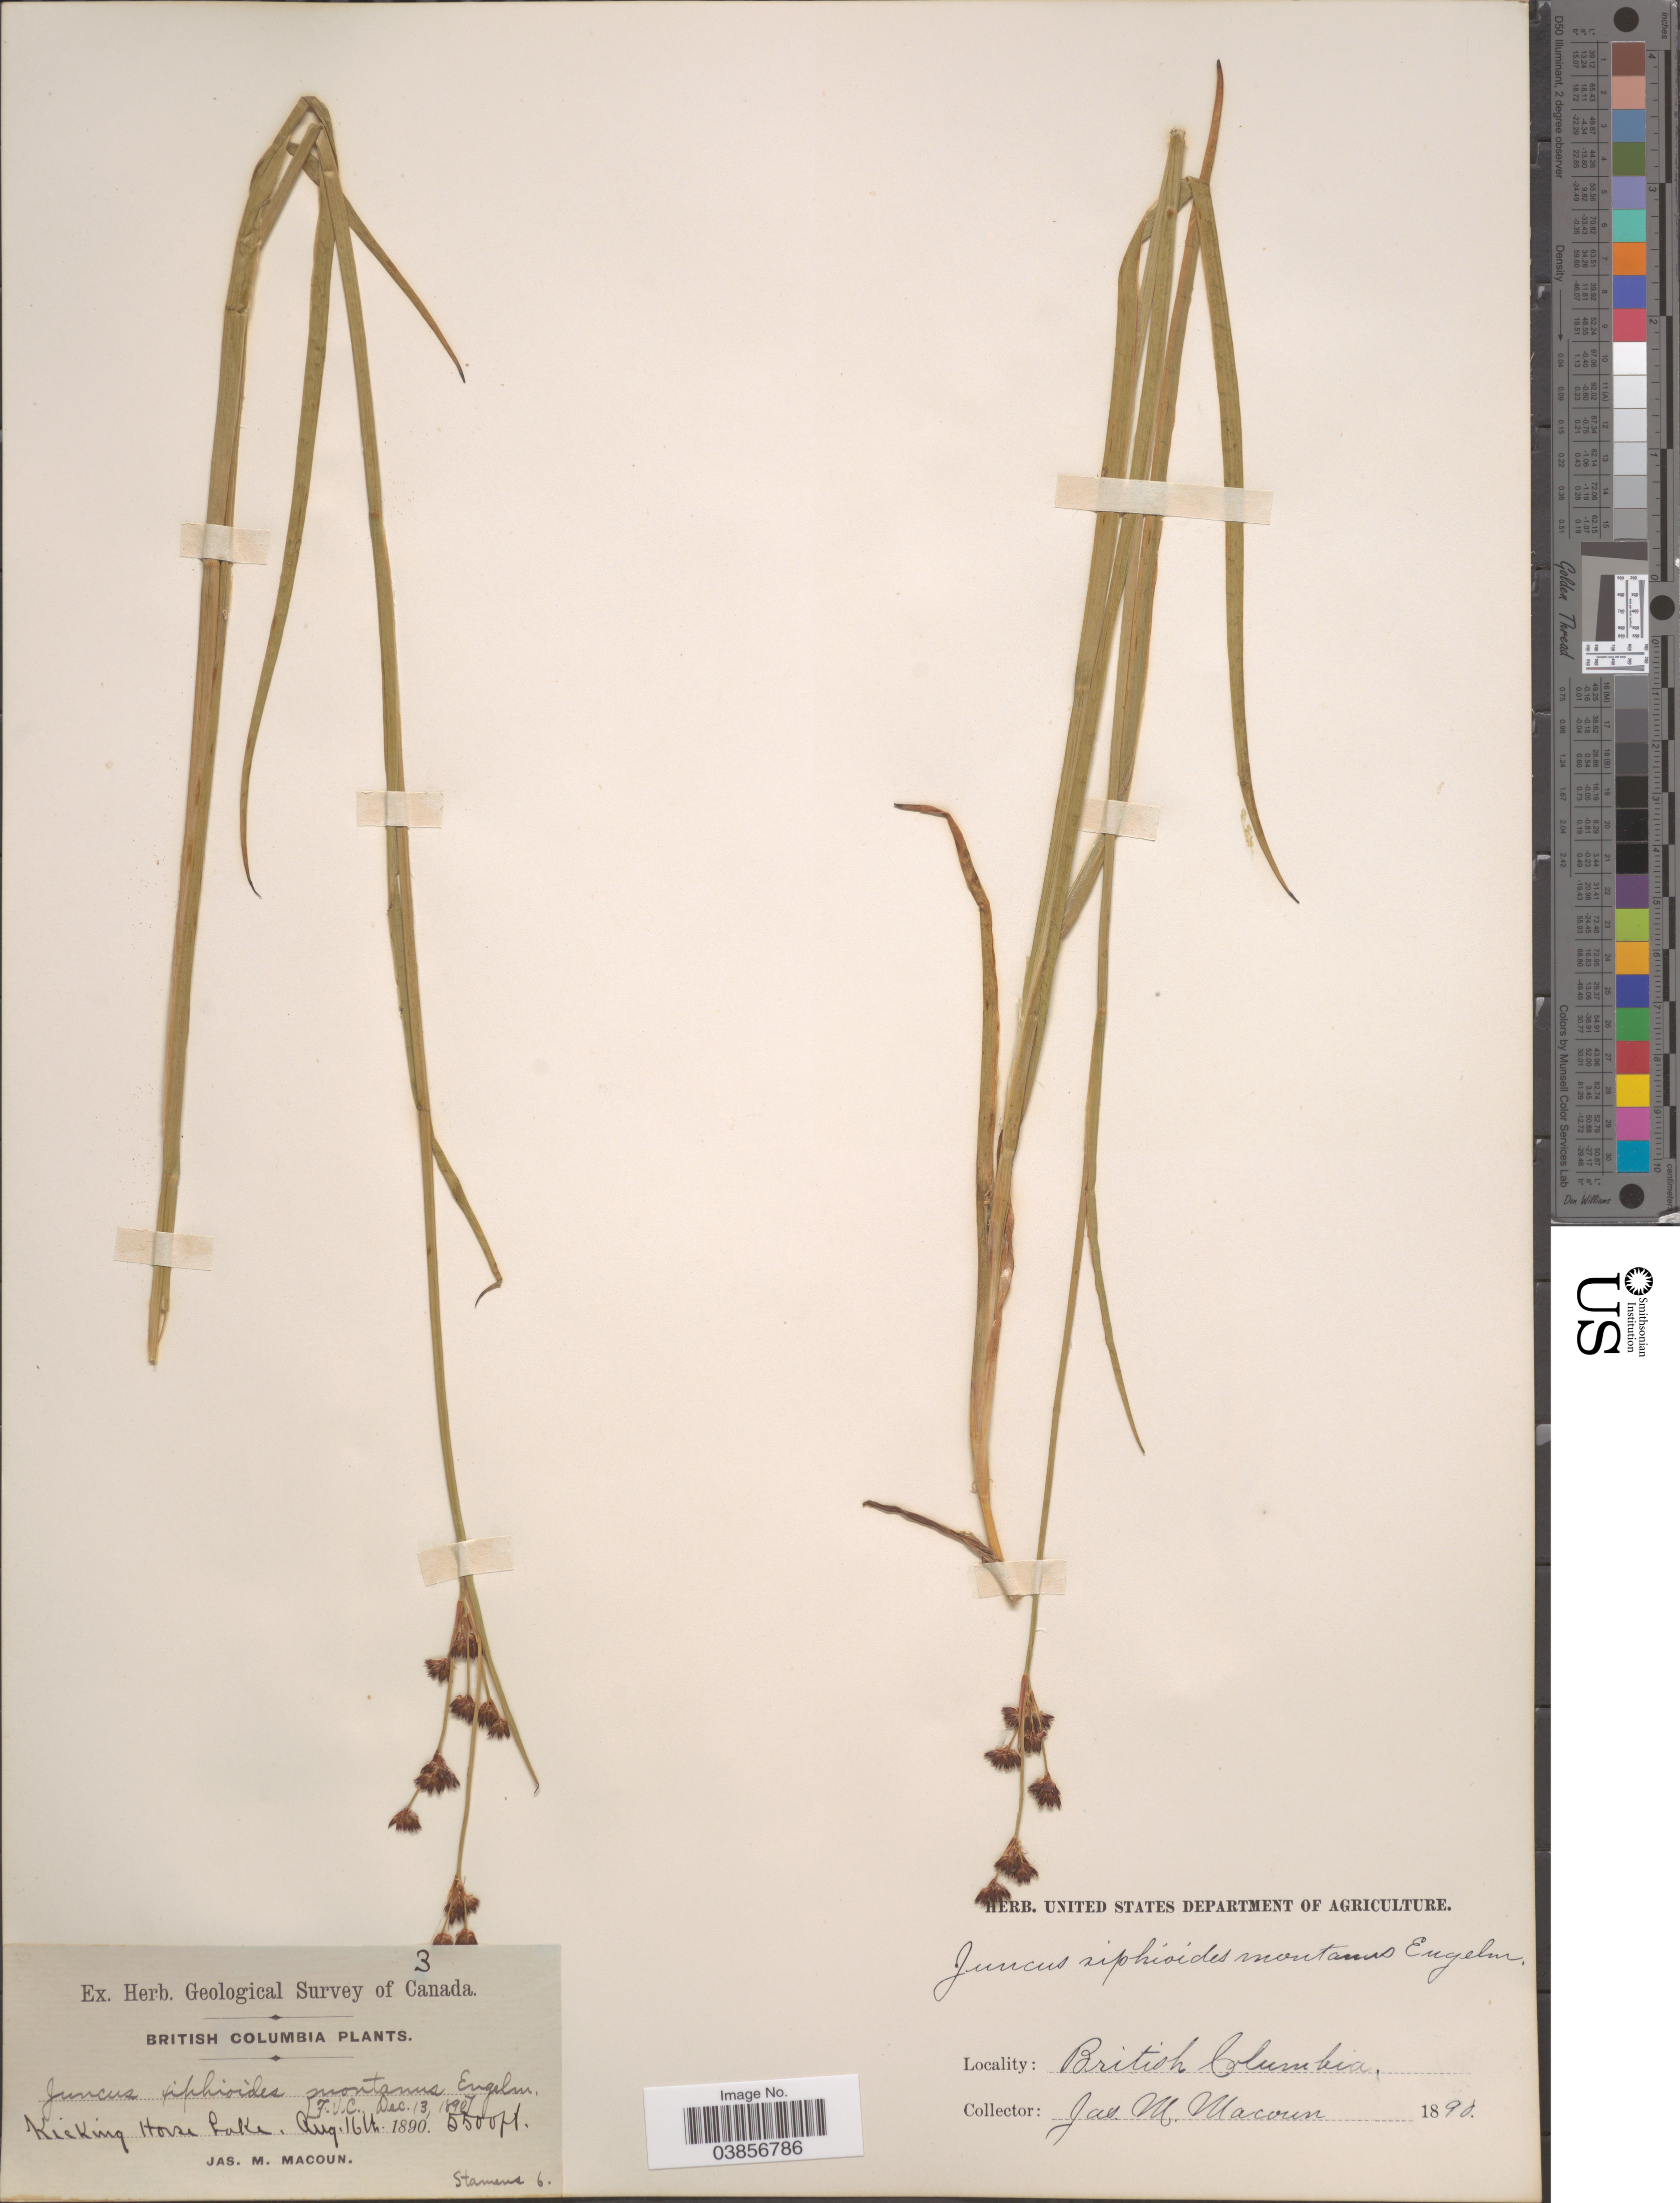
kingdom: Plantae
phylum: Tracheophyta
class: Liliopsida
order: Poales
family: Juncaceae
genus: Juncus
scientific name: Juncus saximontanus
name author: A. Nelson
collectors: J. M. Macoun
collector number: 3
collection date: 1890-08-16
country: Canada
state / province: British Columbia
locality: Kicking Horse Lake.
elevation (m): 1676